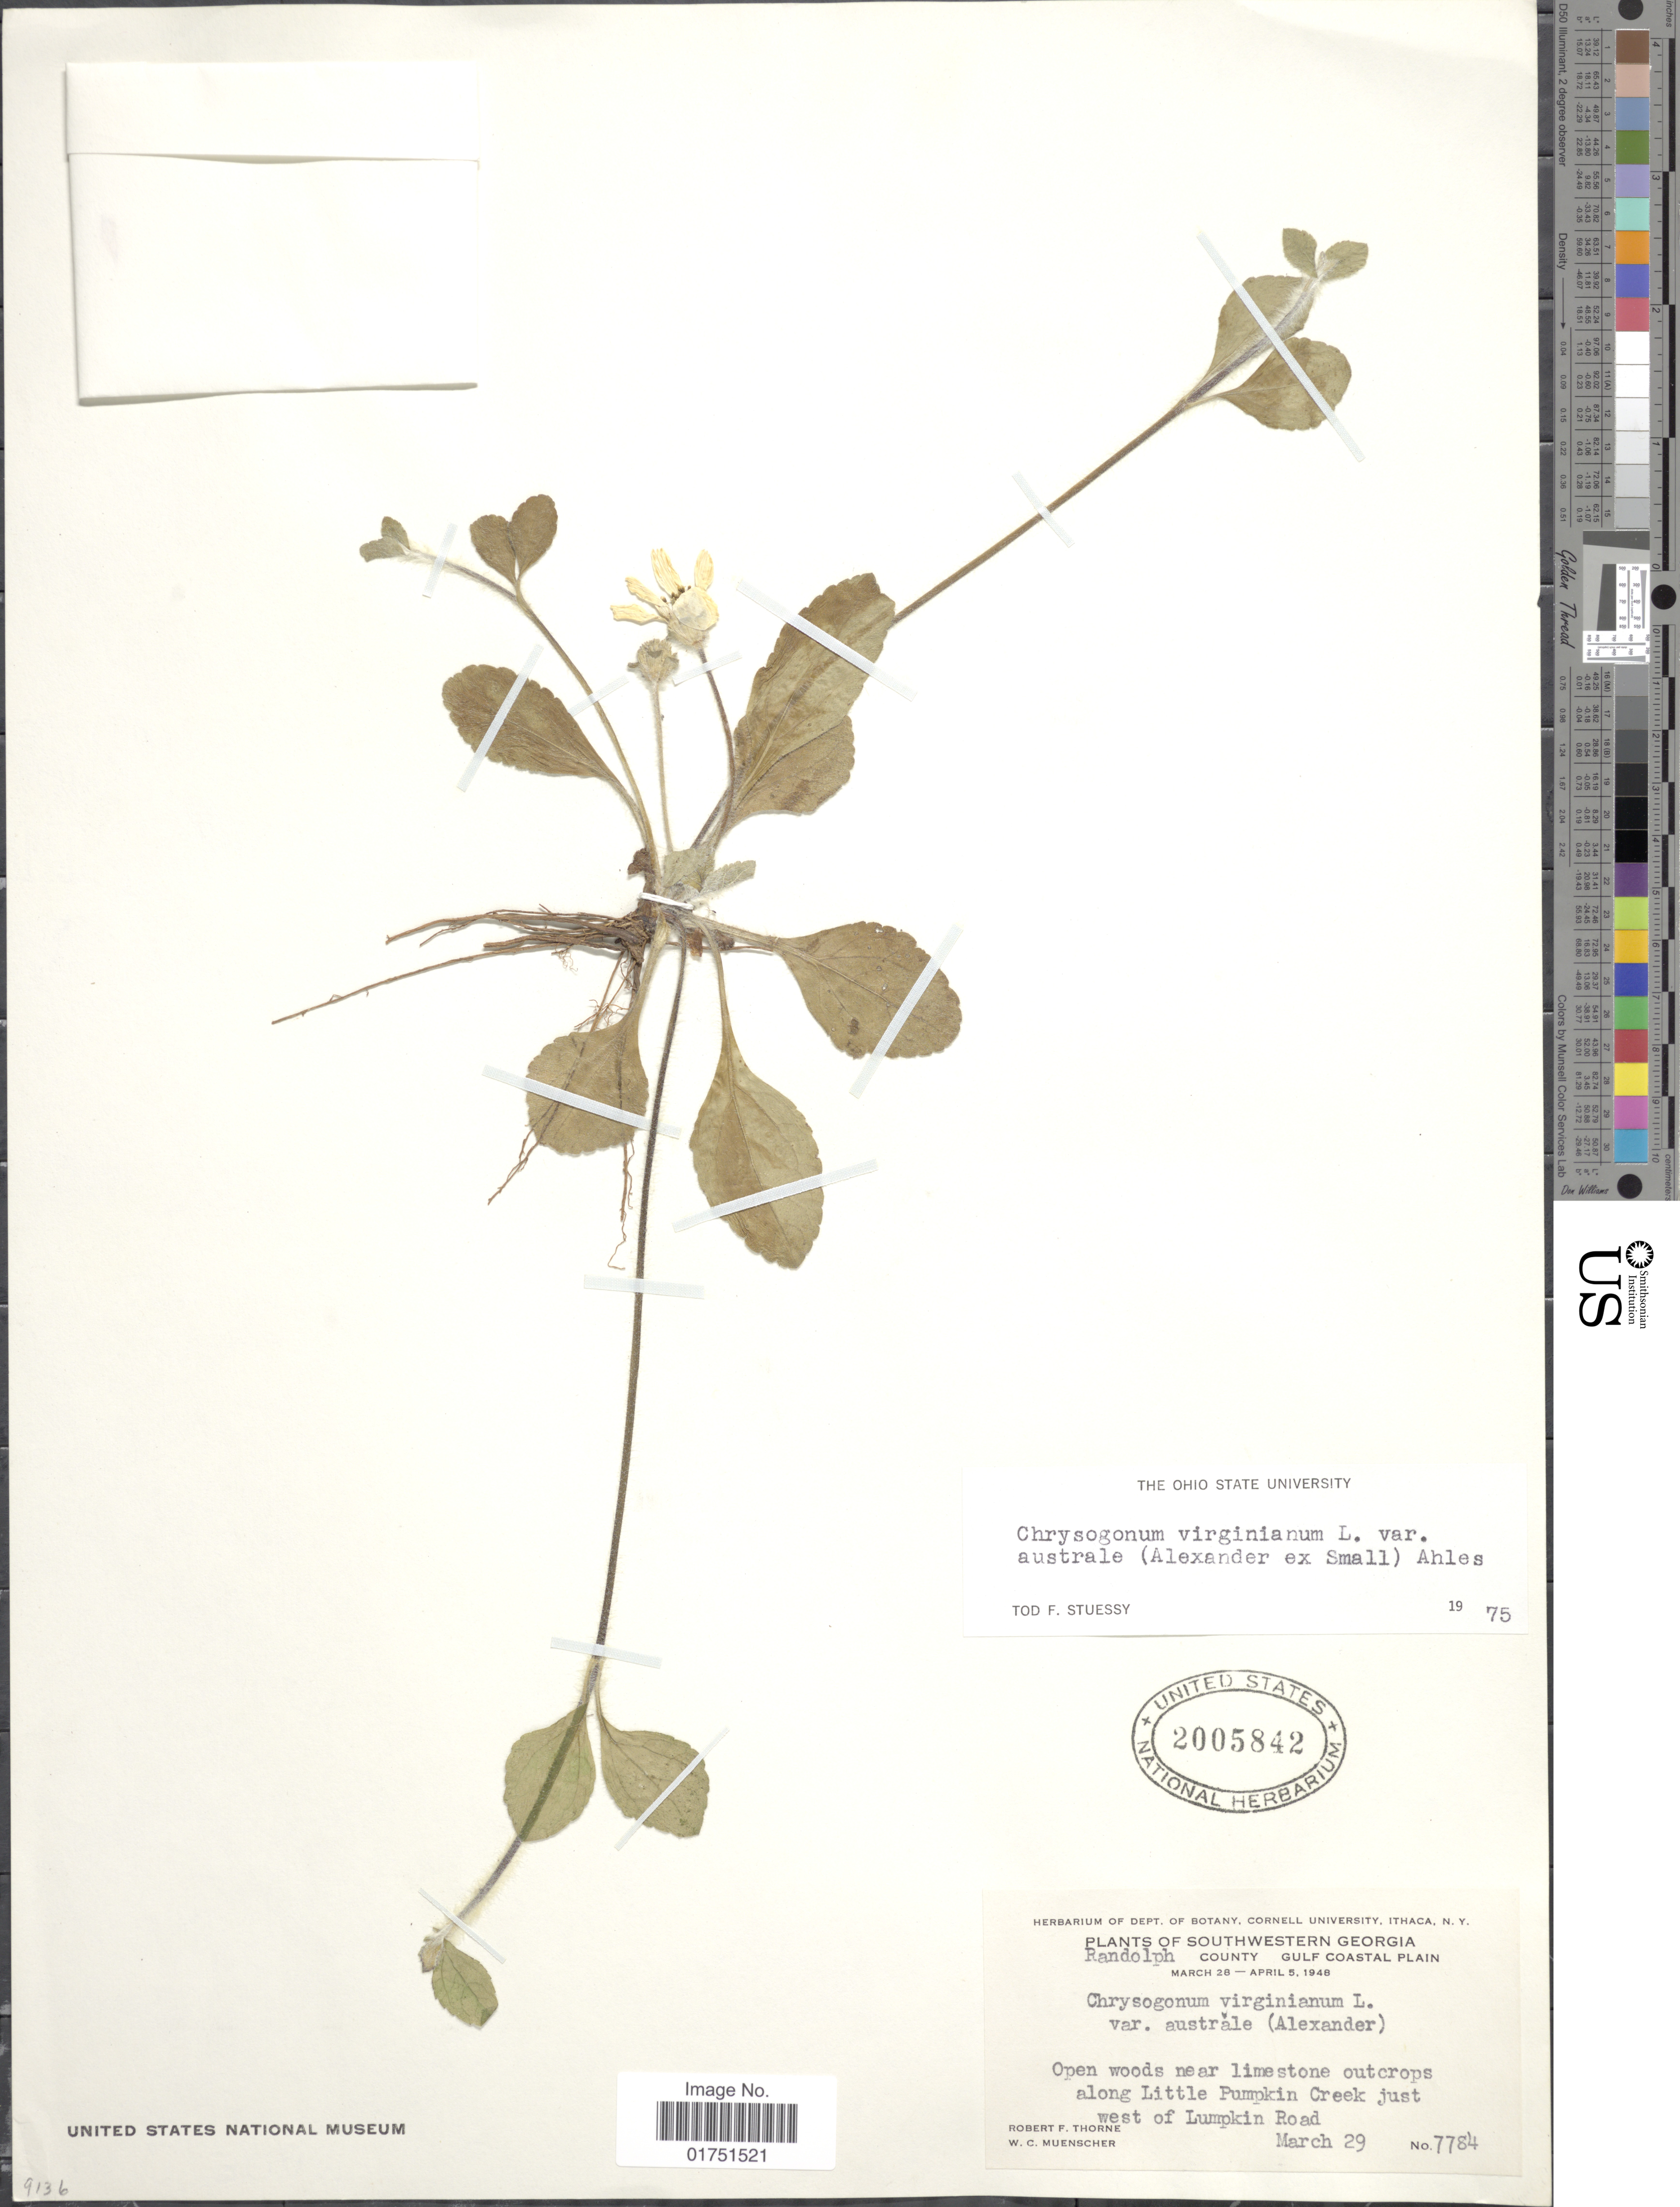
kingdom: Plantae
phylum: Tracheophyta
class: Magnoliopsida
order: Asterales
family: Asteraceae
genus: Chrysogonum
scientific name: Chrysogonum virginianum var. australe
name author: (Alexander ex Small) Ahles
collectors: R. F. Thorne & W. Muenscher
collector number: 7784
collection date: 1948-03-29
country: United States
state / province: Georgia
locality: Southwestern Georgia. Randolph County. Gulf Coastal Plain. Open woods near limestone outcrops along Little Pumpkin Creek just west of Lumpkin Road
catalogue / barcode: US 2005842